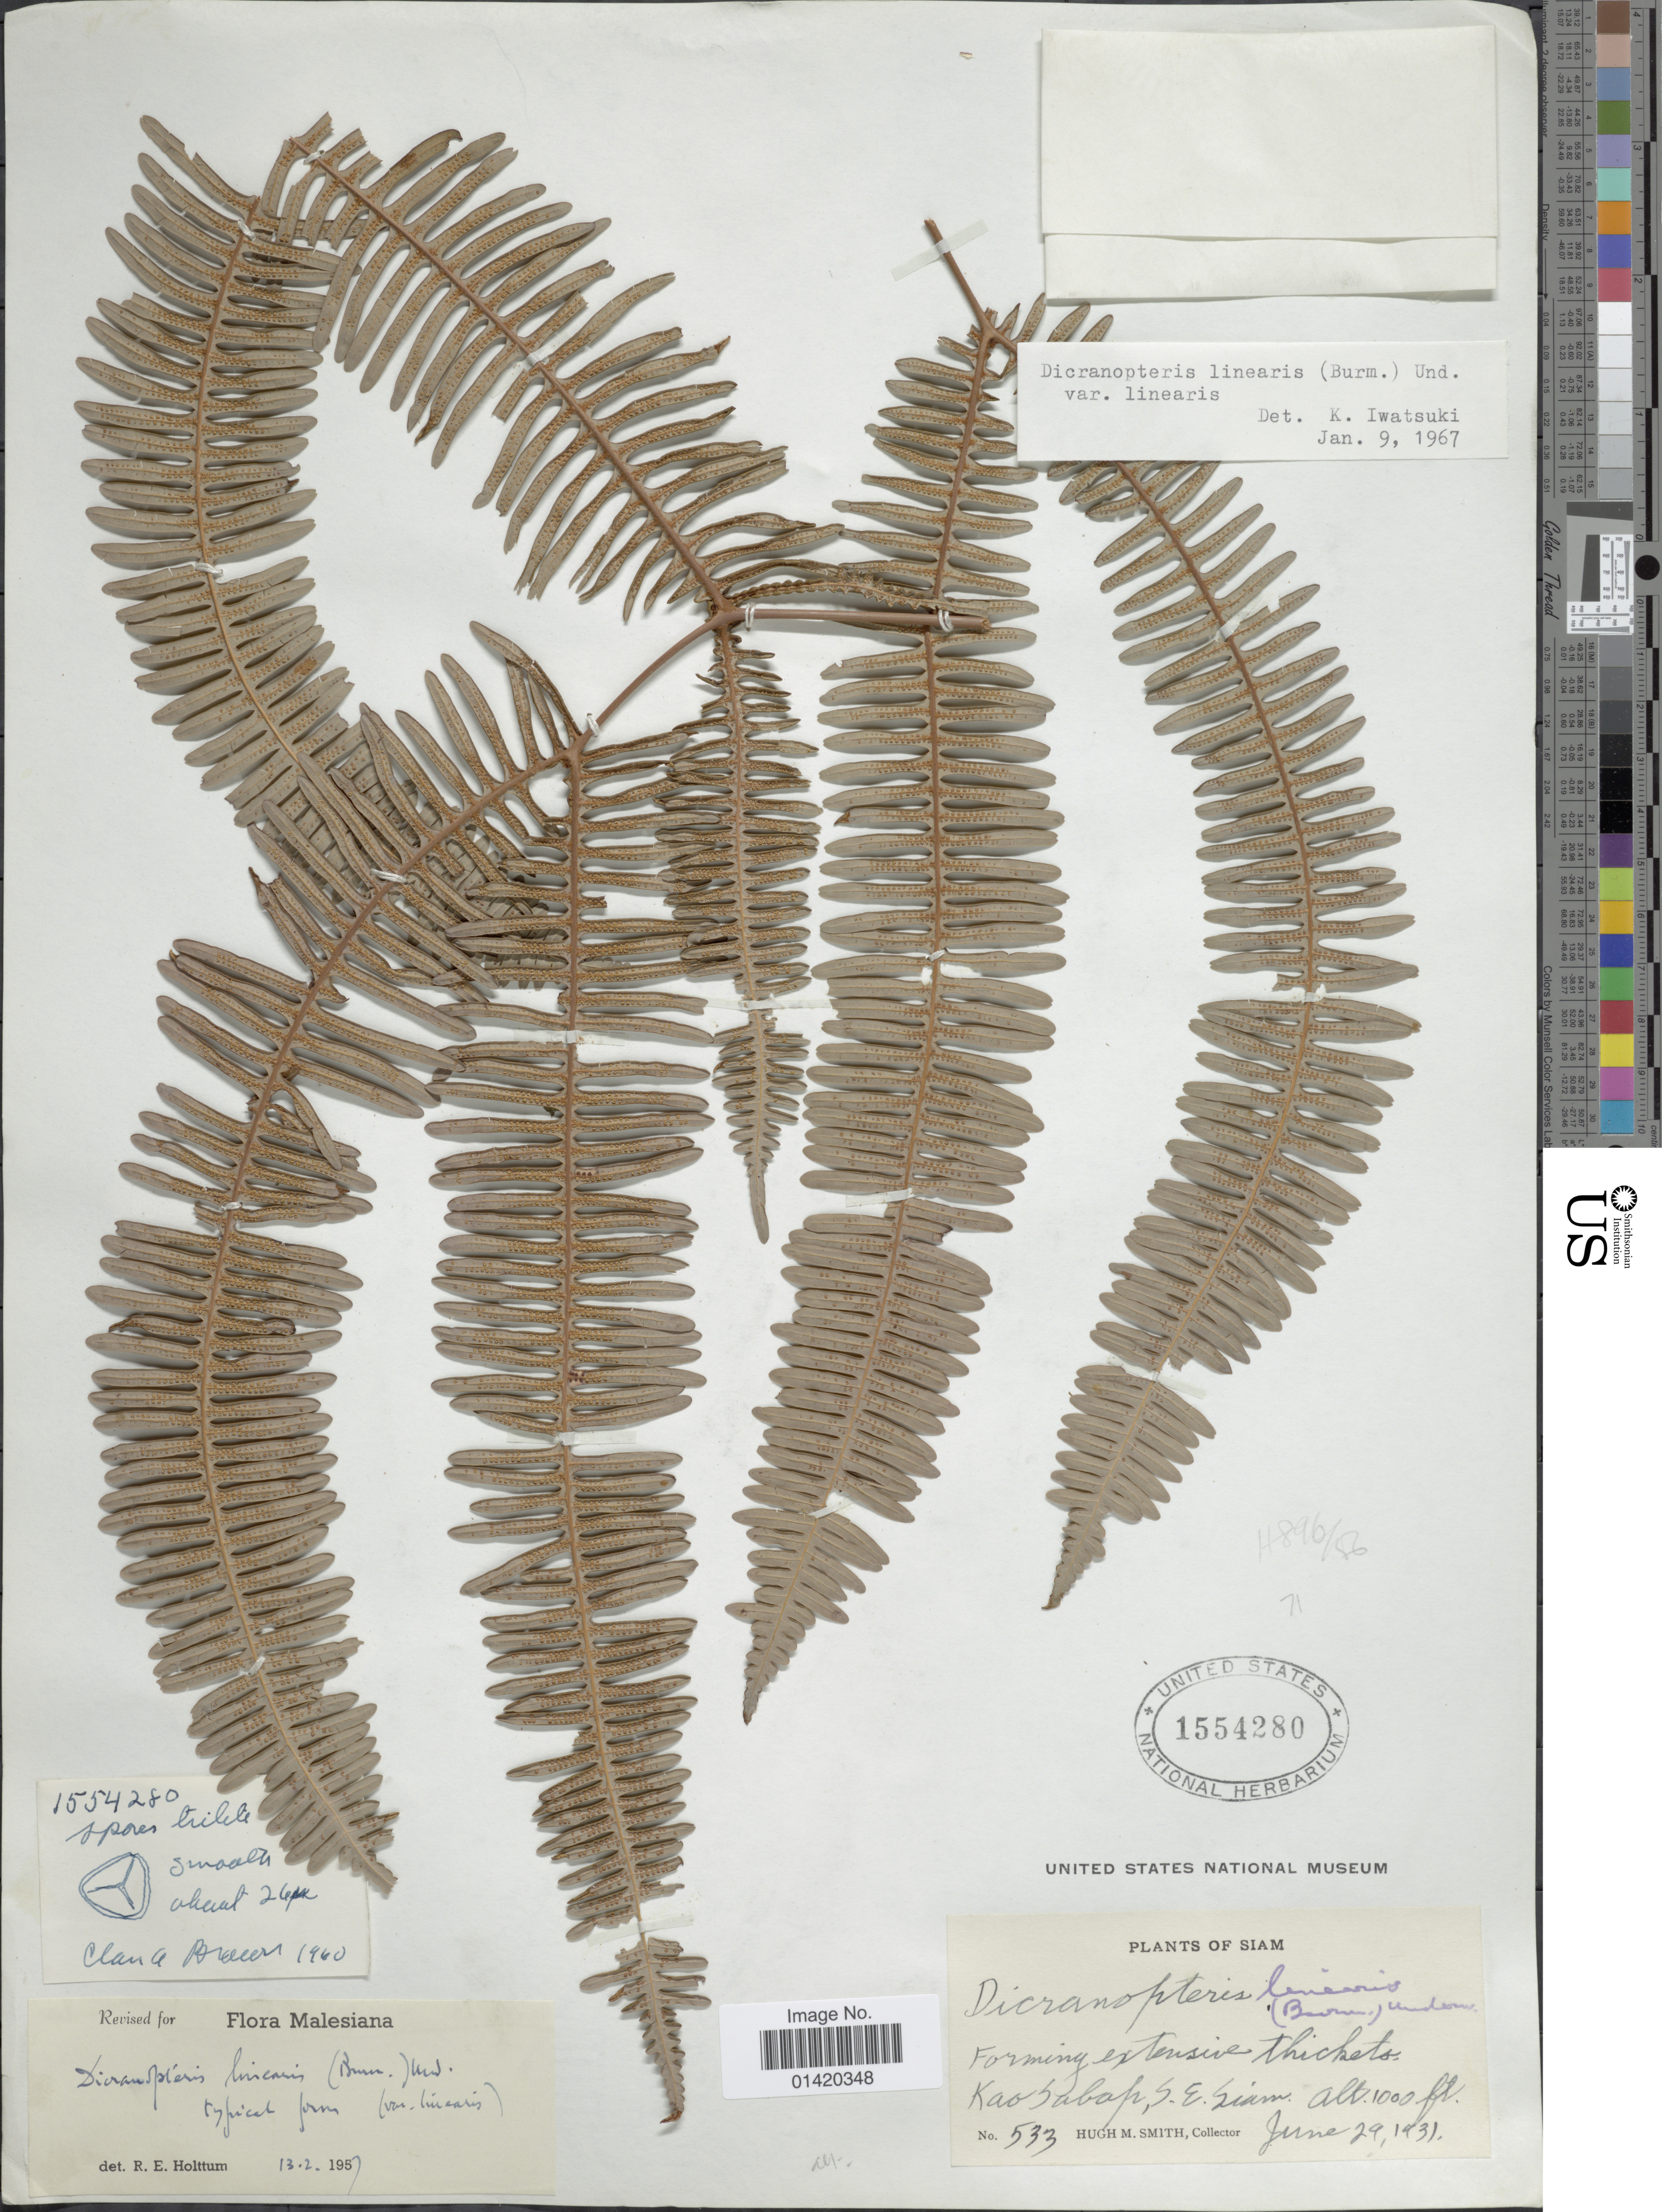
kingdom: Plantae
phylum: Tracheophyta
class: Polypodiopsida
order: Gleicheniales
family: Gleicheniaceae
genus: Dicranopteris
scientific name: Dicranopteris linearis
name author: (Burm. f.) Underw.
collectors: H. M. Smith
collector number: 533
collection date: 1931-06-29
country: Thailand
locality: Siam, Kao Sabap, S.E. Siam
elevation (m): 305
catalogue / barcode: US 1554280